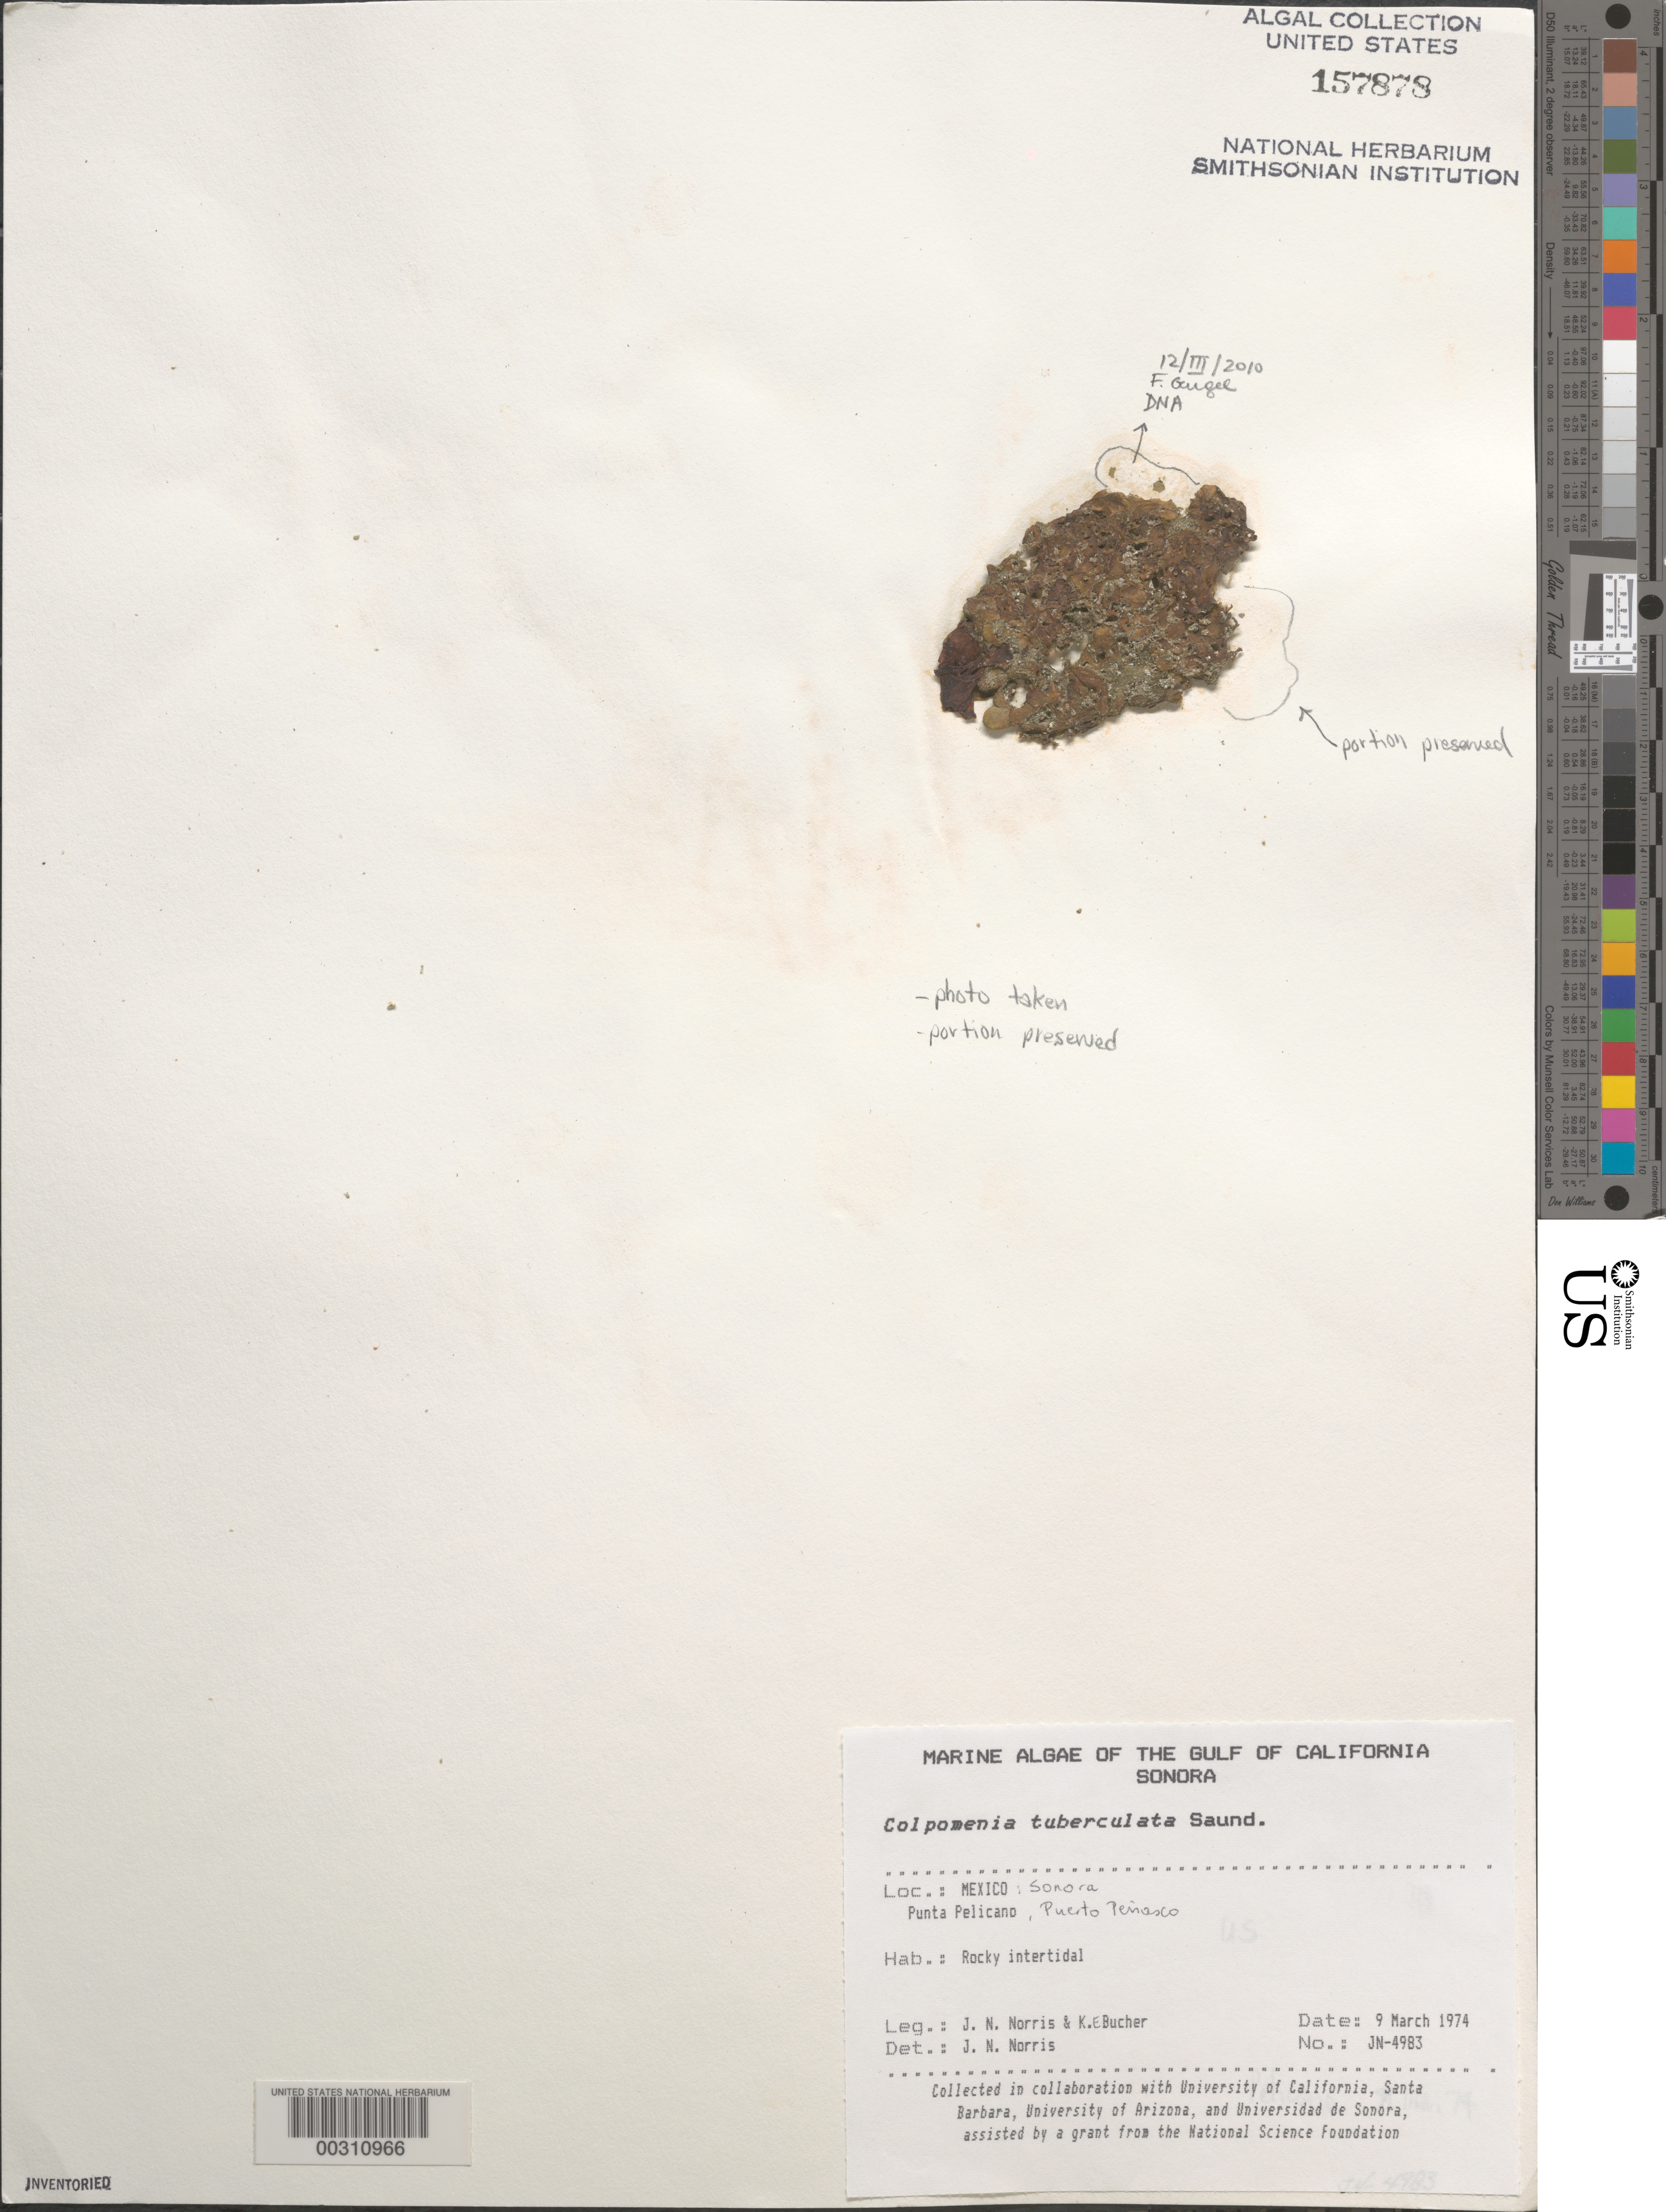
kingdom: Chromista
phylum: Ochrophyta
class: Phaeophyceae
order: Scytosiphonales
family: Scytosiphonaceae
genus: Colpomenia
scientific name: Colpomenia tuberculata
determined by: Norris, James N.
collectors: J. N. Norris & K. E. Bucher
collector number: JN-4983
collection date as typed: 09 Mar 1974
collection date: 1974-03-09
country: Mexico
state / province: Sonora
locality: Punta Pelicano, Puerto Penasco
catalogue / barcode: US 157878